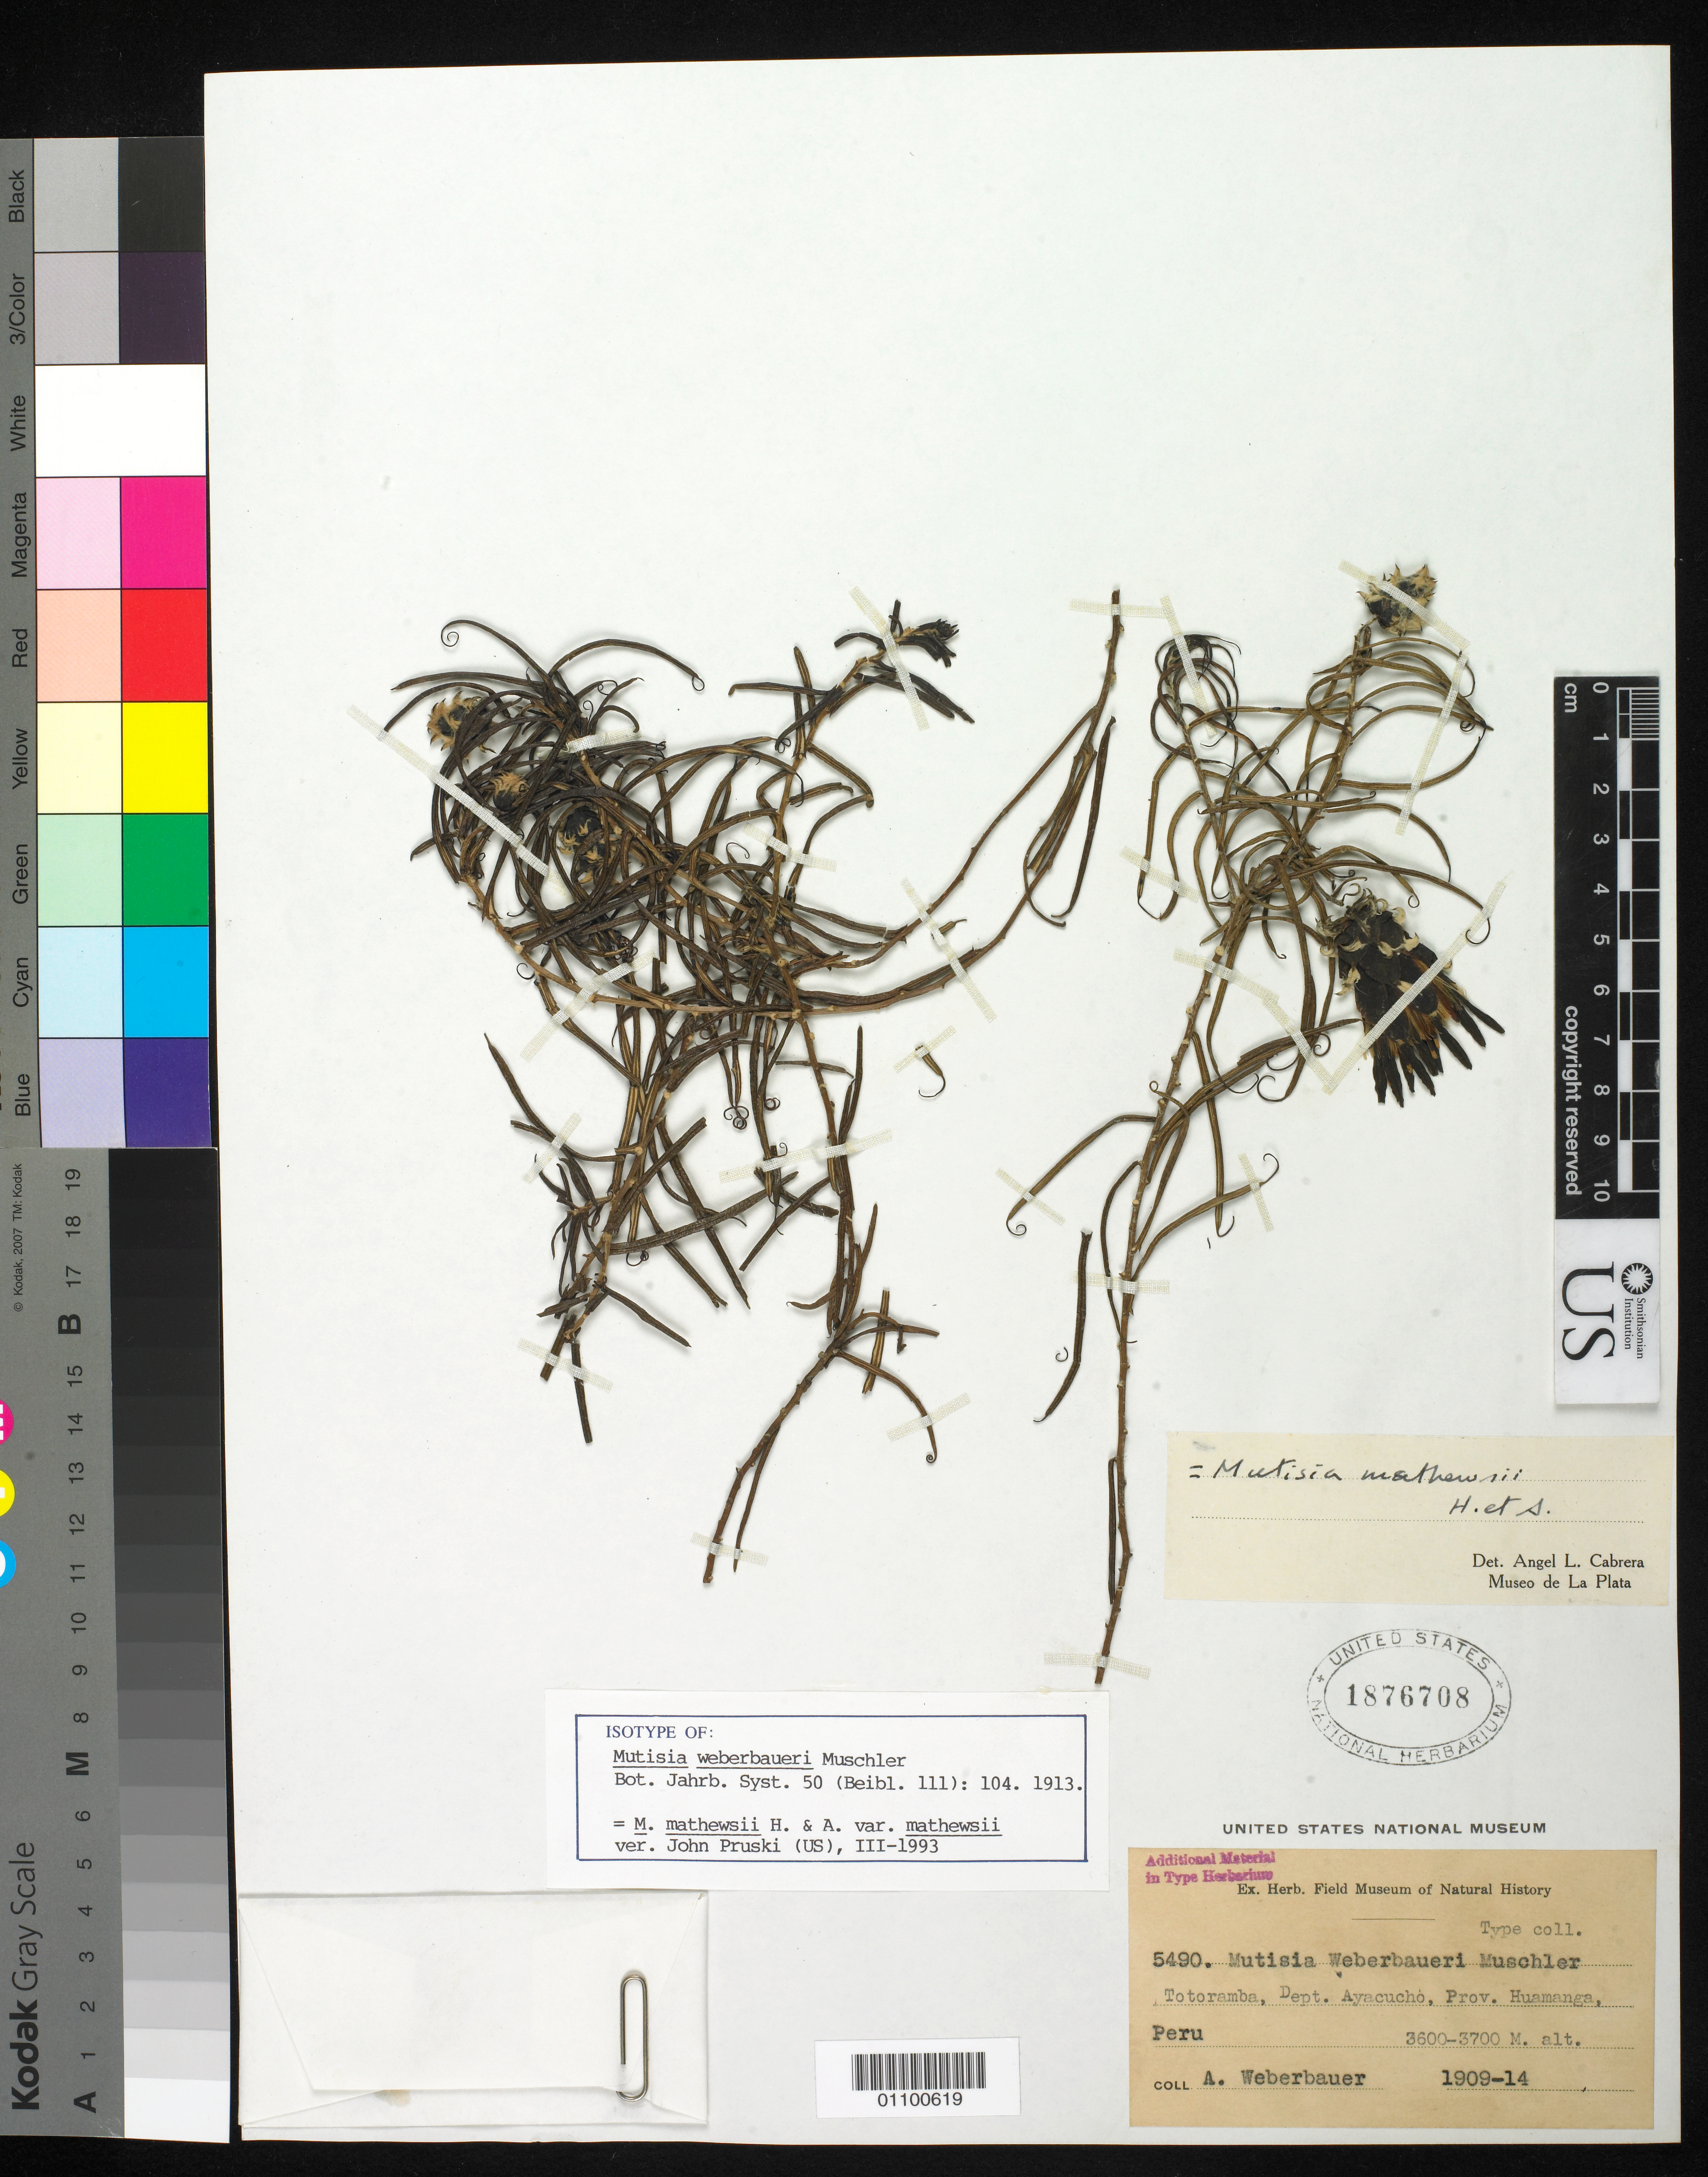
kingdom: Plantae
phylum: Tracheophyta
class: Magnoliopsida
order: Asterales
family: Asteraceae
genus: Mutisia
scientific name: Mutisia weberbaueri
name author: Muschl.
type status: Isotype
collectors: A. Weberbauer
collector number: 5490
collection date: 1909/1914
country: Peru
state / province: Ayacucho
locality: Totoramba.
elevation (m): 3600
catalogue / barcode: US 1876708